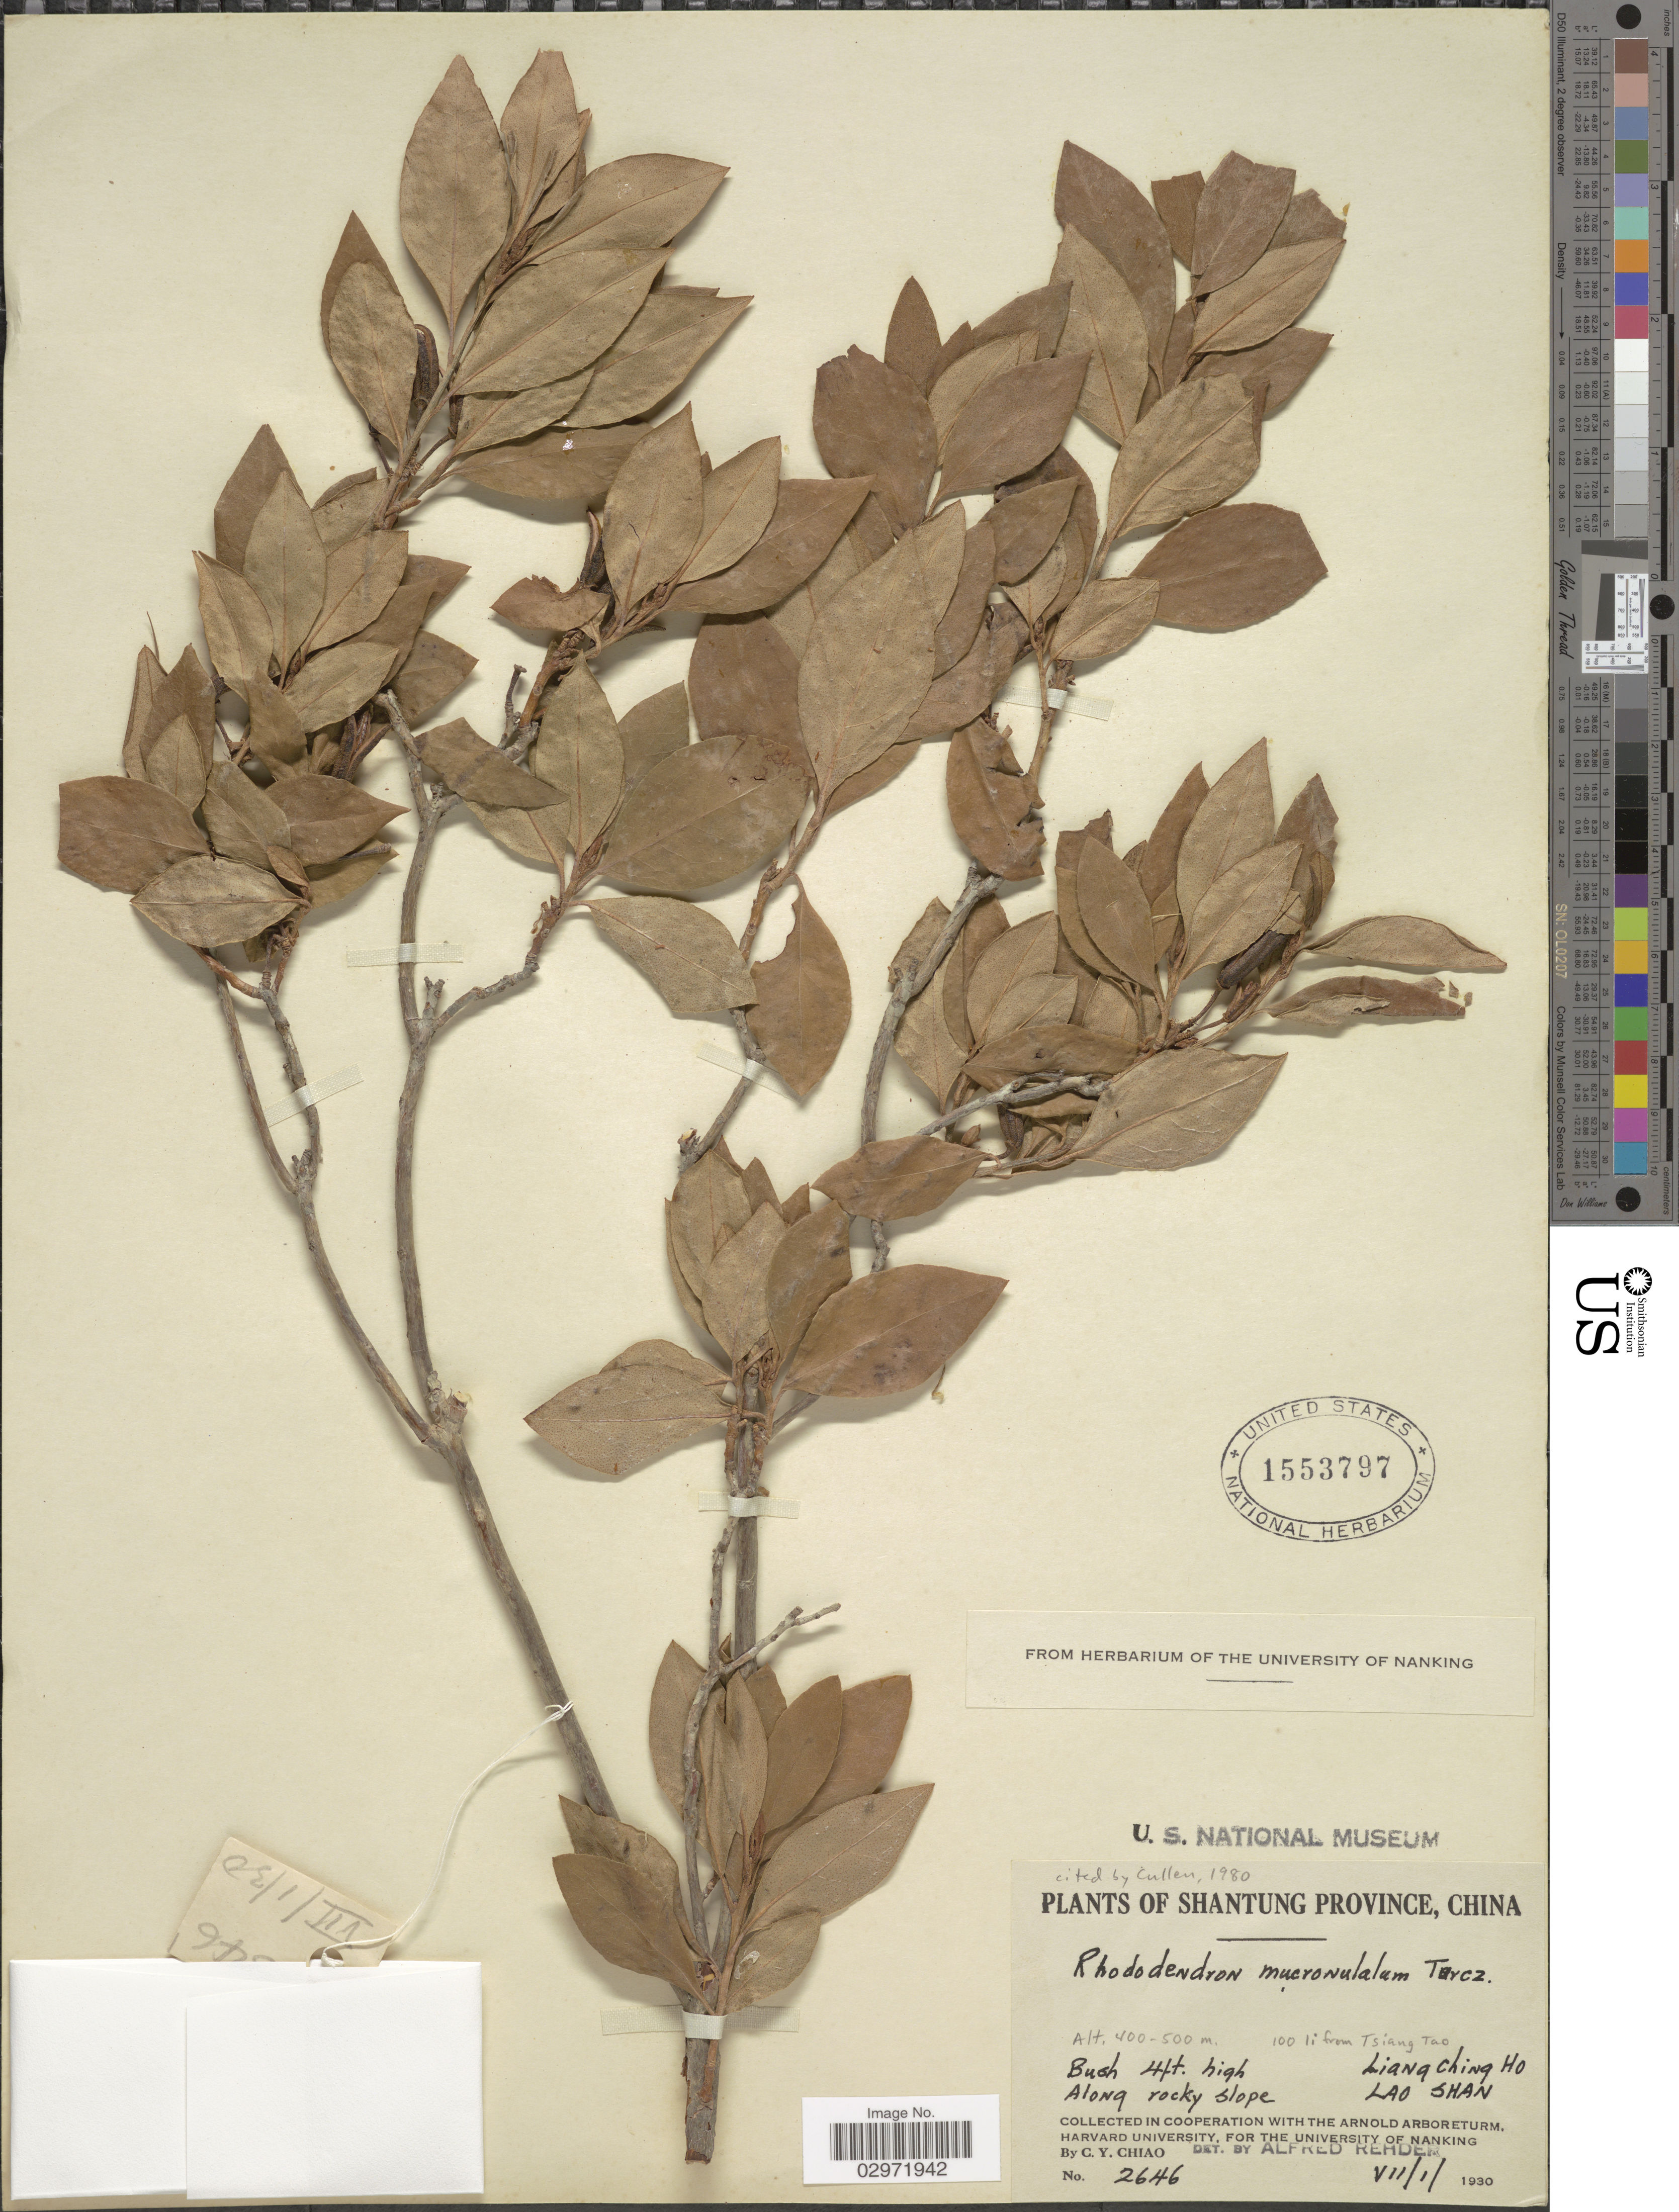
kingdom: Plantae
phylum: Tracheophyta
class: Magnoliopsida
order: Ericales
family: Ericaceae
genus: Rhododendron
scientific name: Rhododendron mucronulatum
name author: Turcz.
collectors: C. Y. Chiao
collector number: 2646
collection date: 1930-07-01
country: China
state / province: Shandong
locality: Shantung Province, Liang Ching Ho, Lao Shan. 100 li from Tsiang Tao.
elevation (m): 400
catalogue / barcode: US 1553797